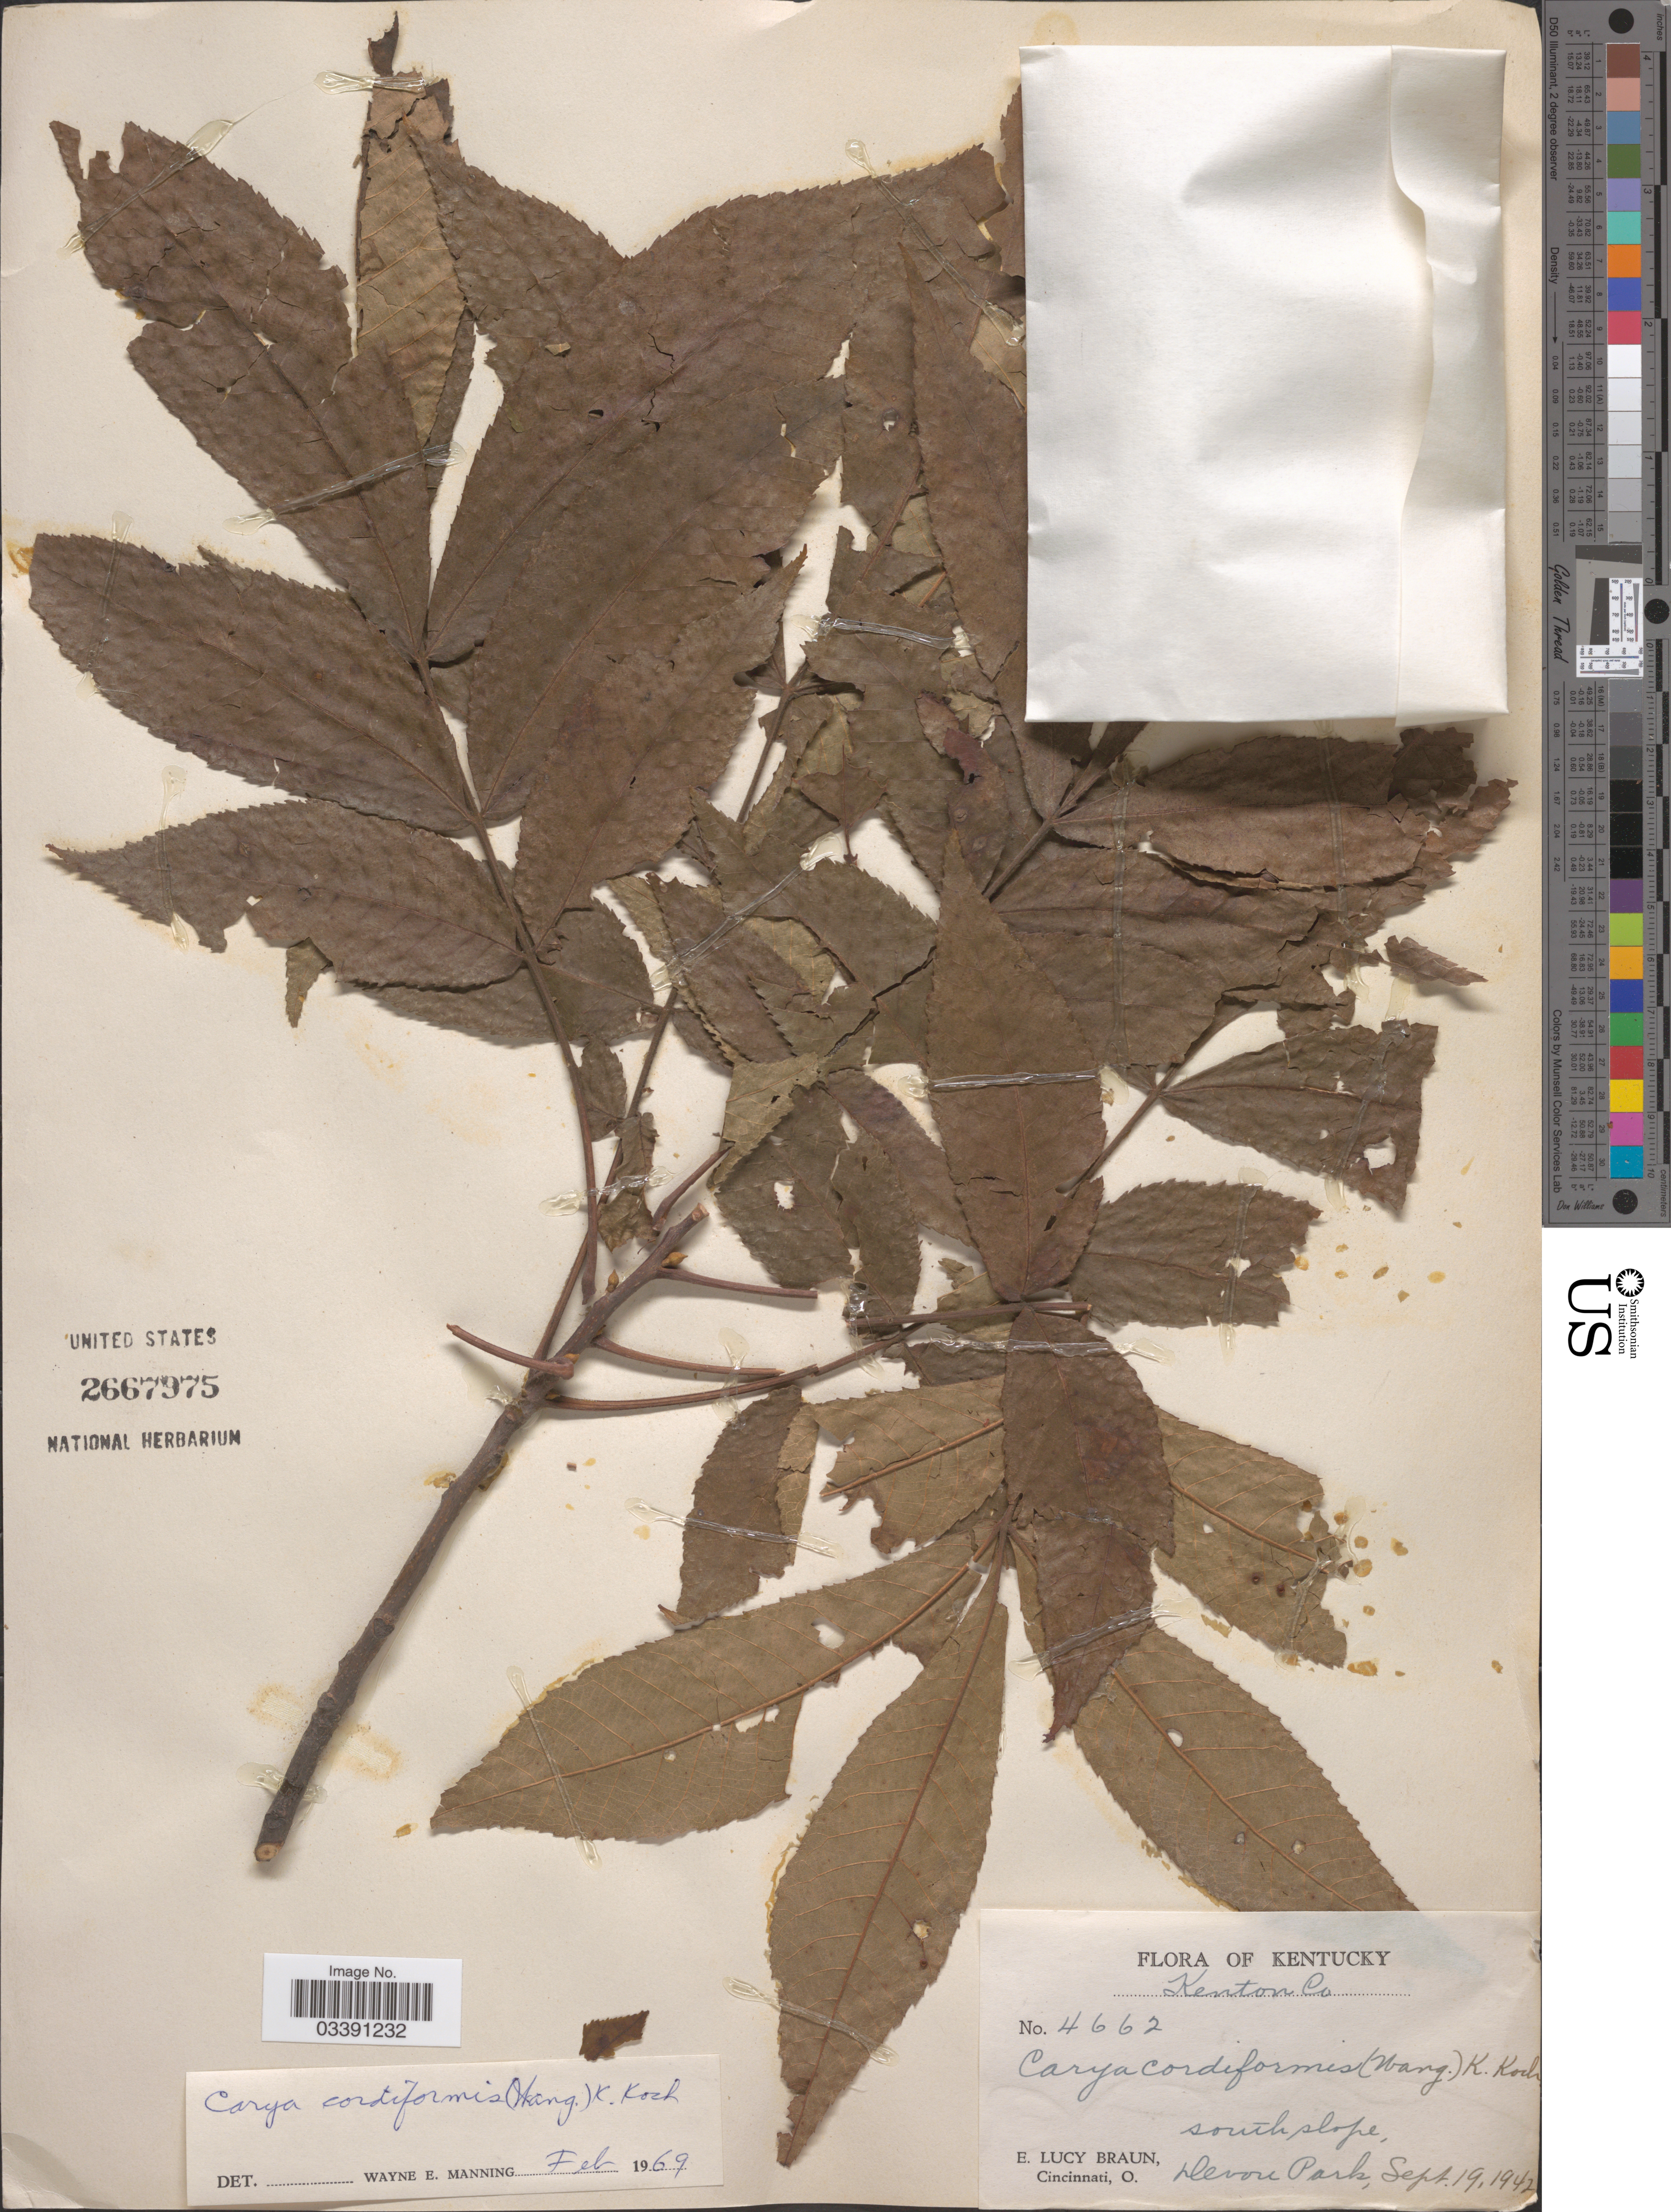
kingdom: Plantae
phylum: Tracheophyta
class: Magnoliopsida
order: Fagales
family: Juglandaceae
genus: Carya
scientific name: Carya cordiformis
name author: (Wangenh.) K. Koch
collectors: E. L. Braun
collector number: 4662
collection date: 1942-09-19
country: United States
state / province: Kentucky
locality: Kenton Co. South slope, Devou Park.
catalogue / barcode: US 2667975